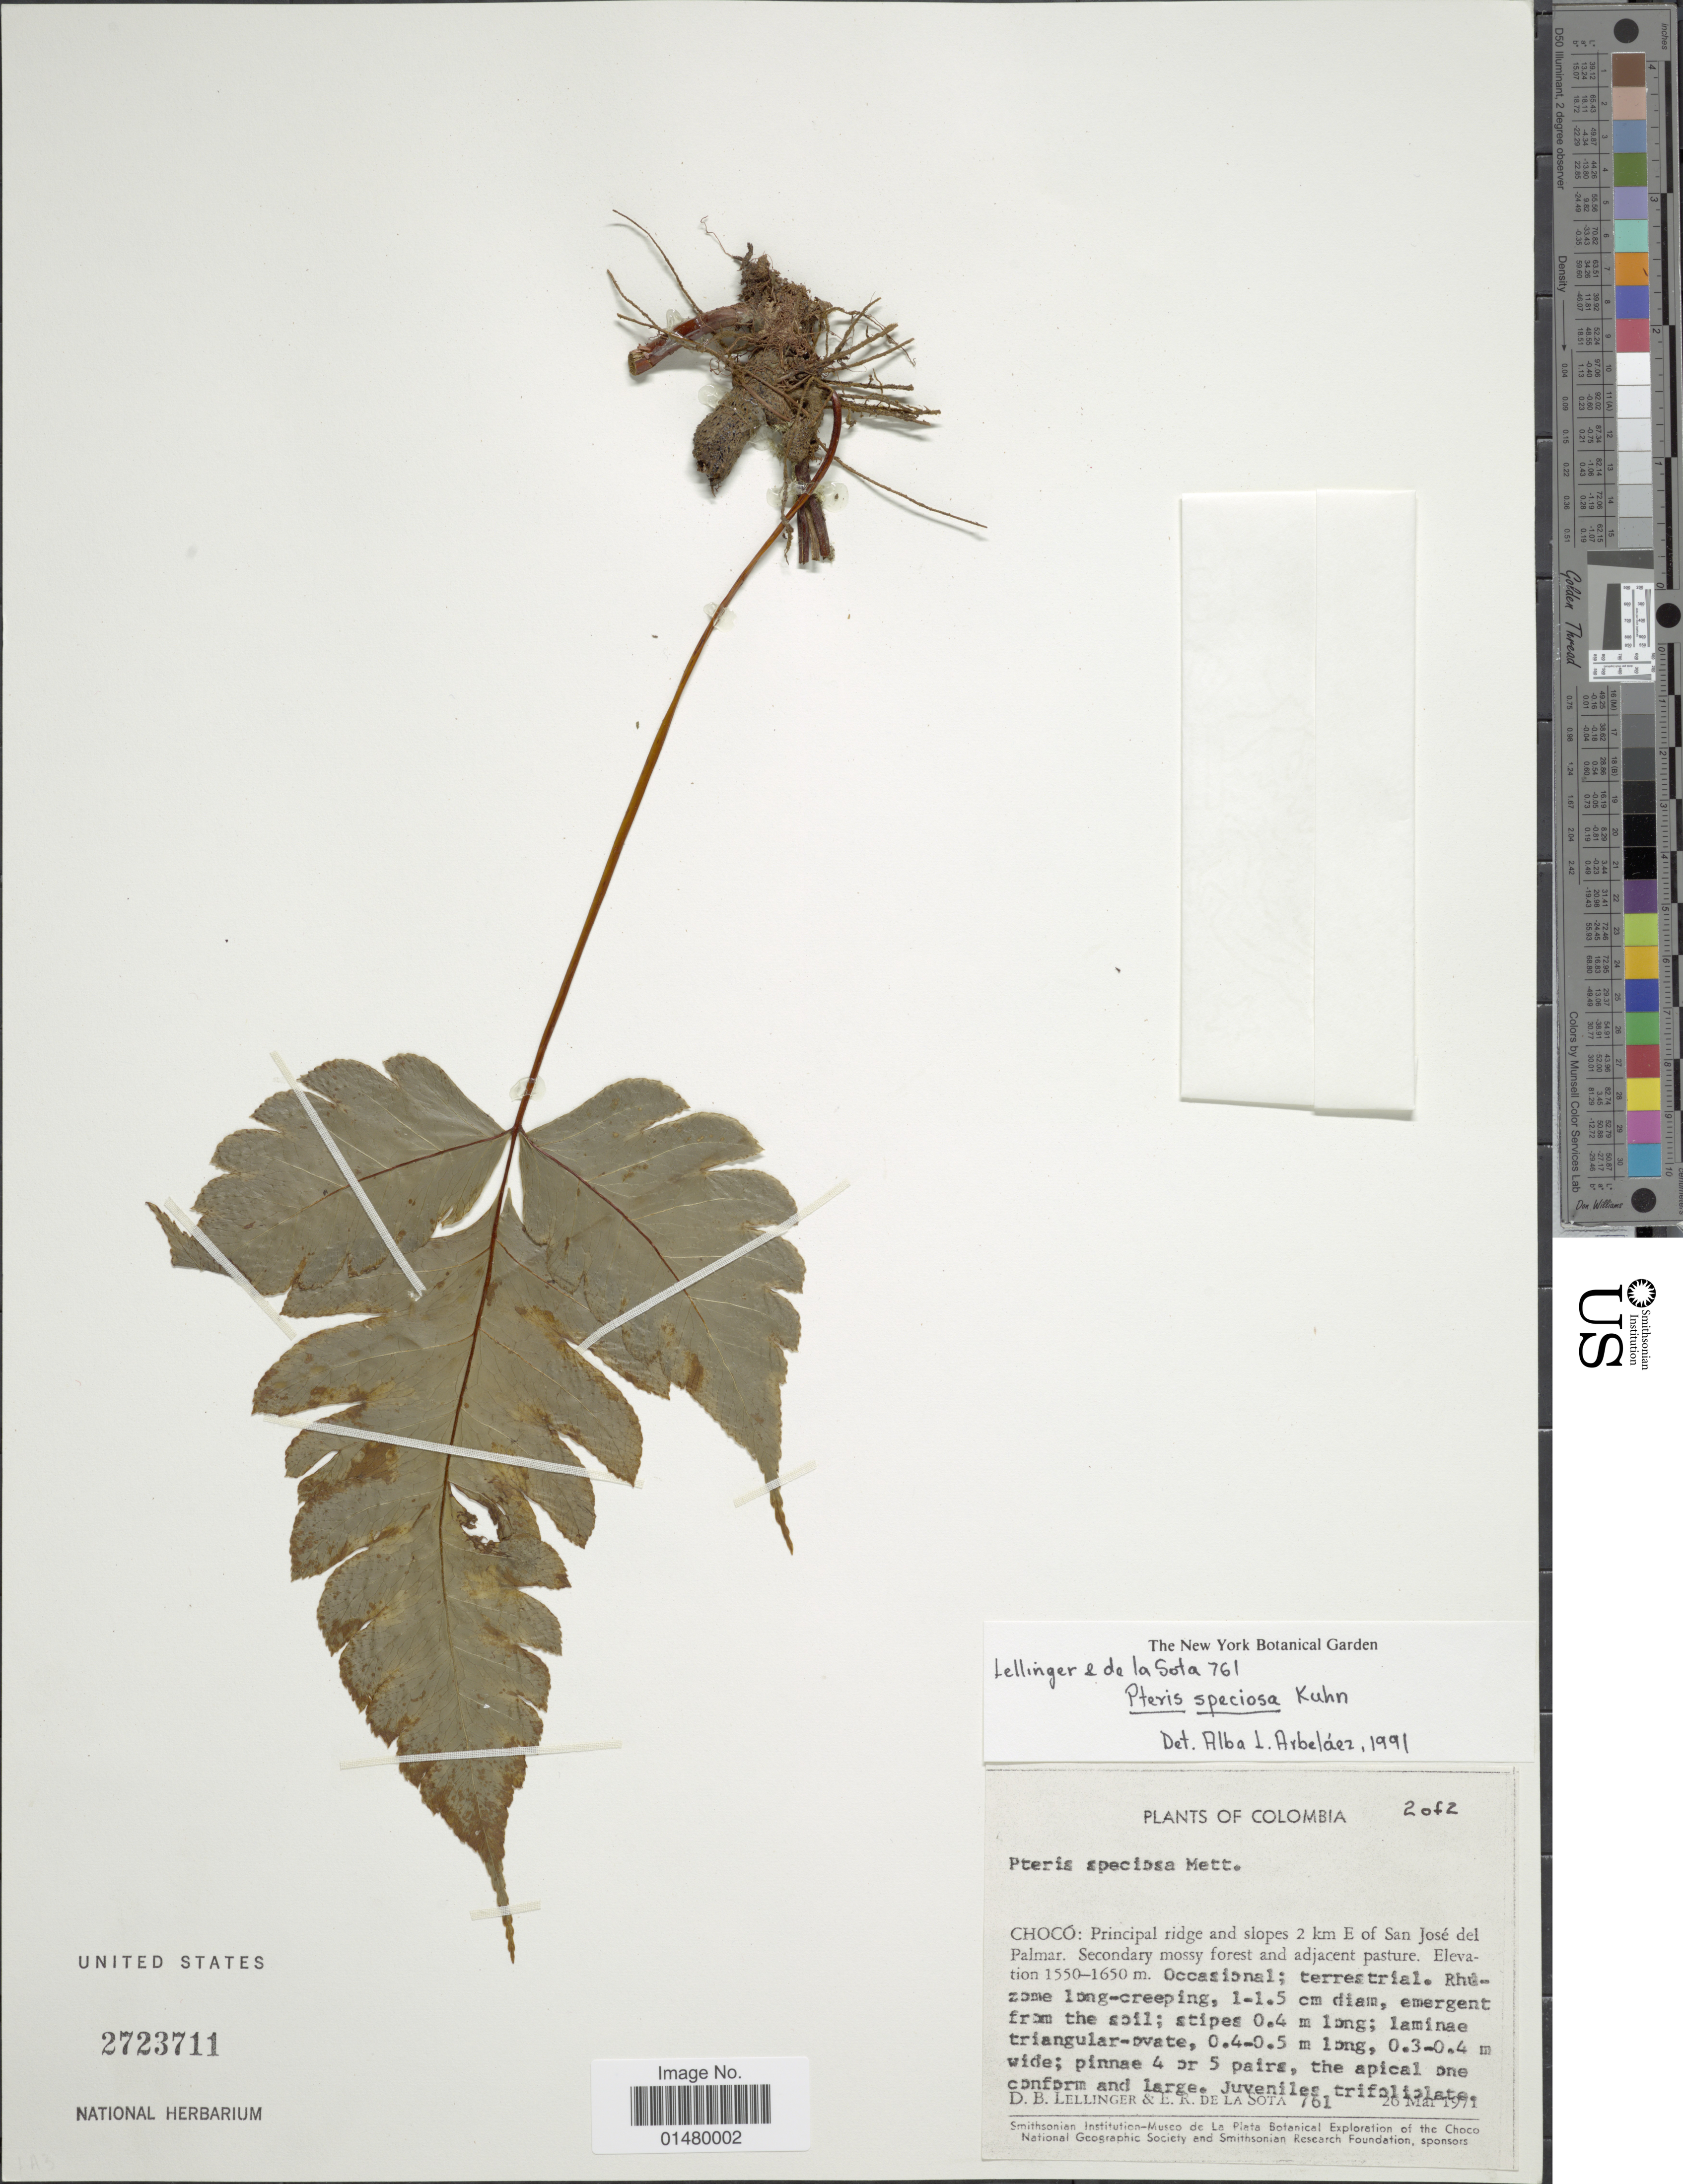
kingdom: Plantae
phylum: Tracheophyta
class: Polypodiopsida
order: Polypodiales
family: Pteridaceae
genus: Pteris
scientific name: Pteris speciosa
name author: Mett. ex Kuhn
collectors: D. B. Lellinger & E. R. de la Sota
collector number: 761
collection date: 1971-03-26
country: Colombia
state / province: Chocó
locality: Principal ridge and slopes 2 km E of San Jose del Palmar.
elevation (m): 1550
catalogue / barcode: US 2723711